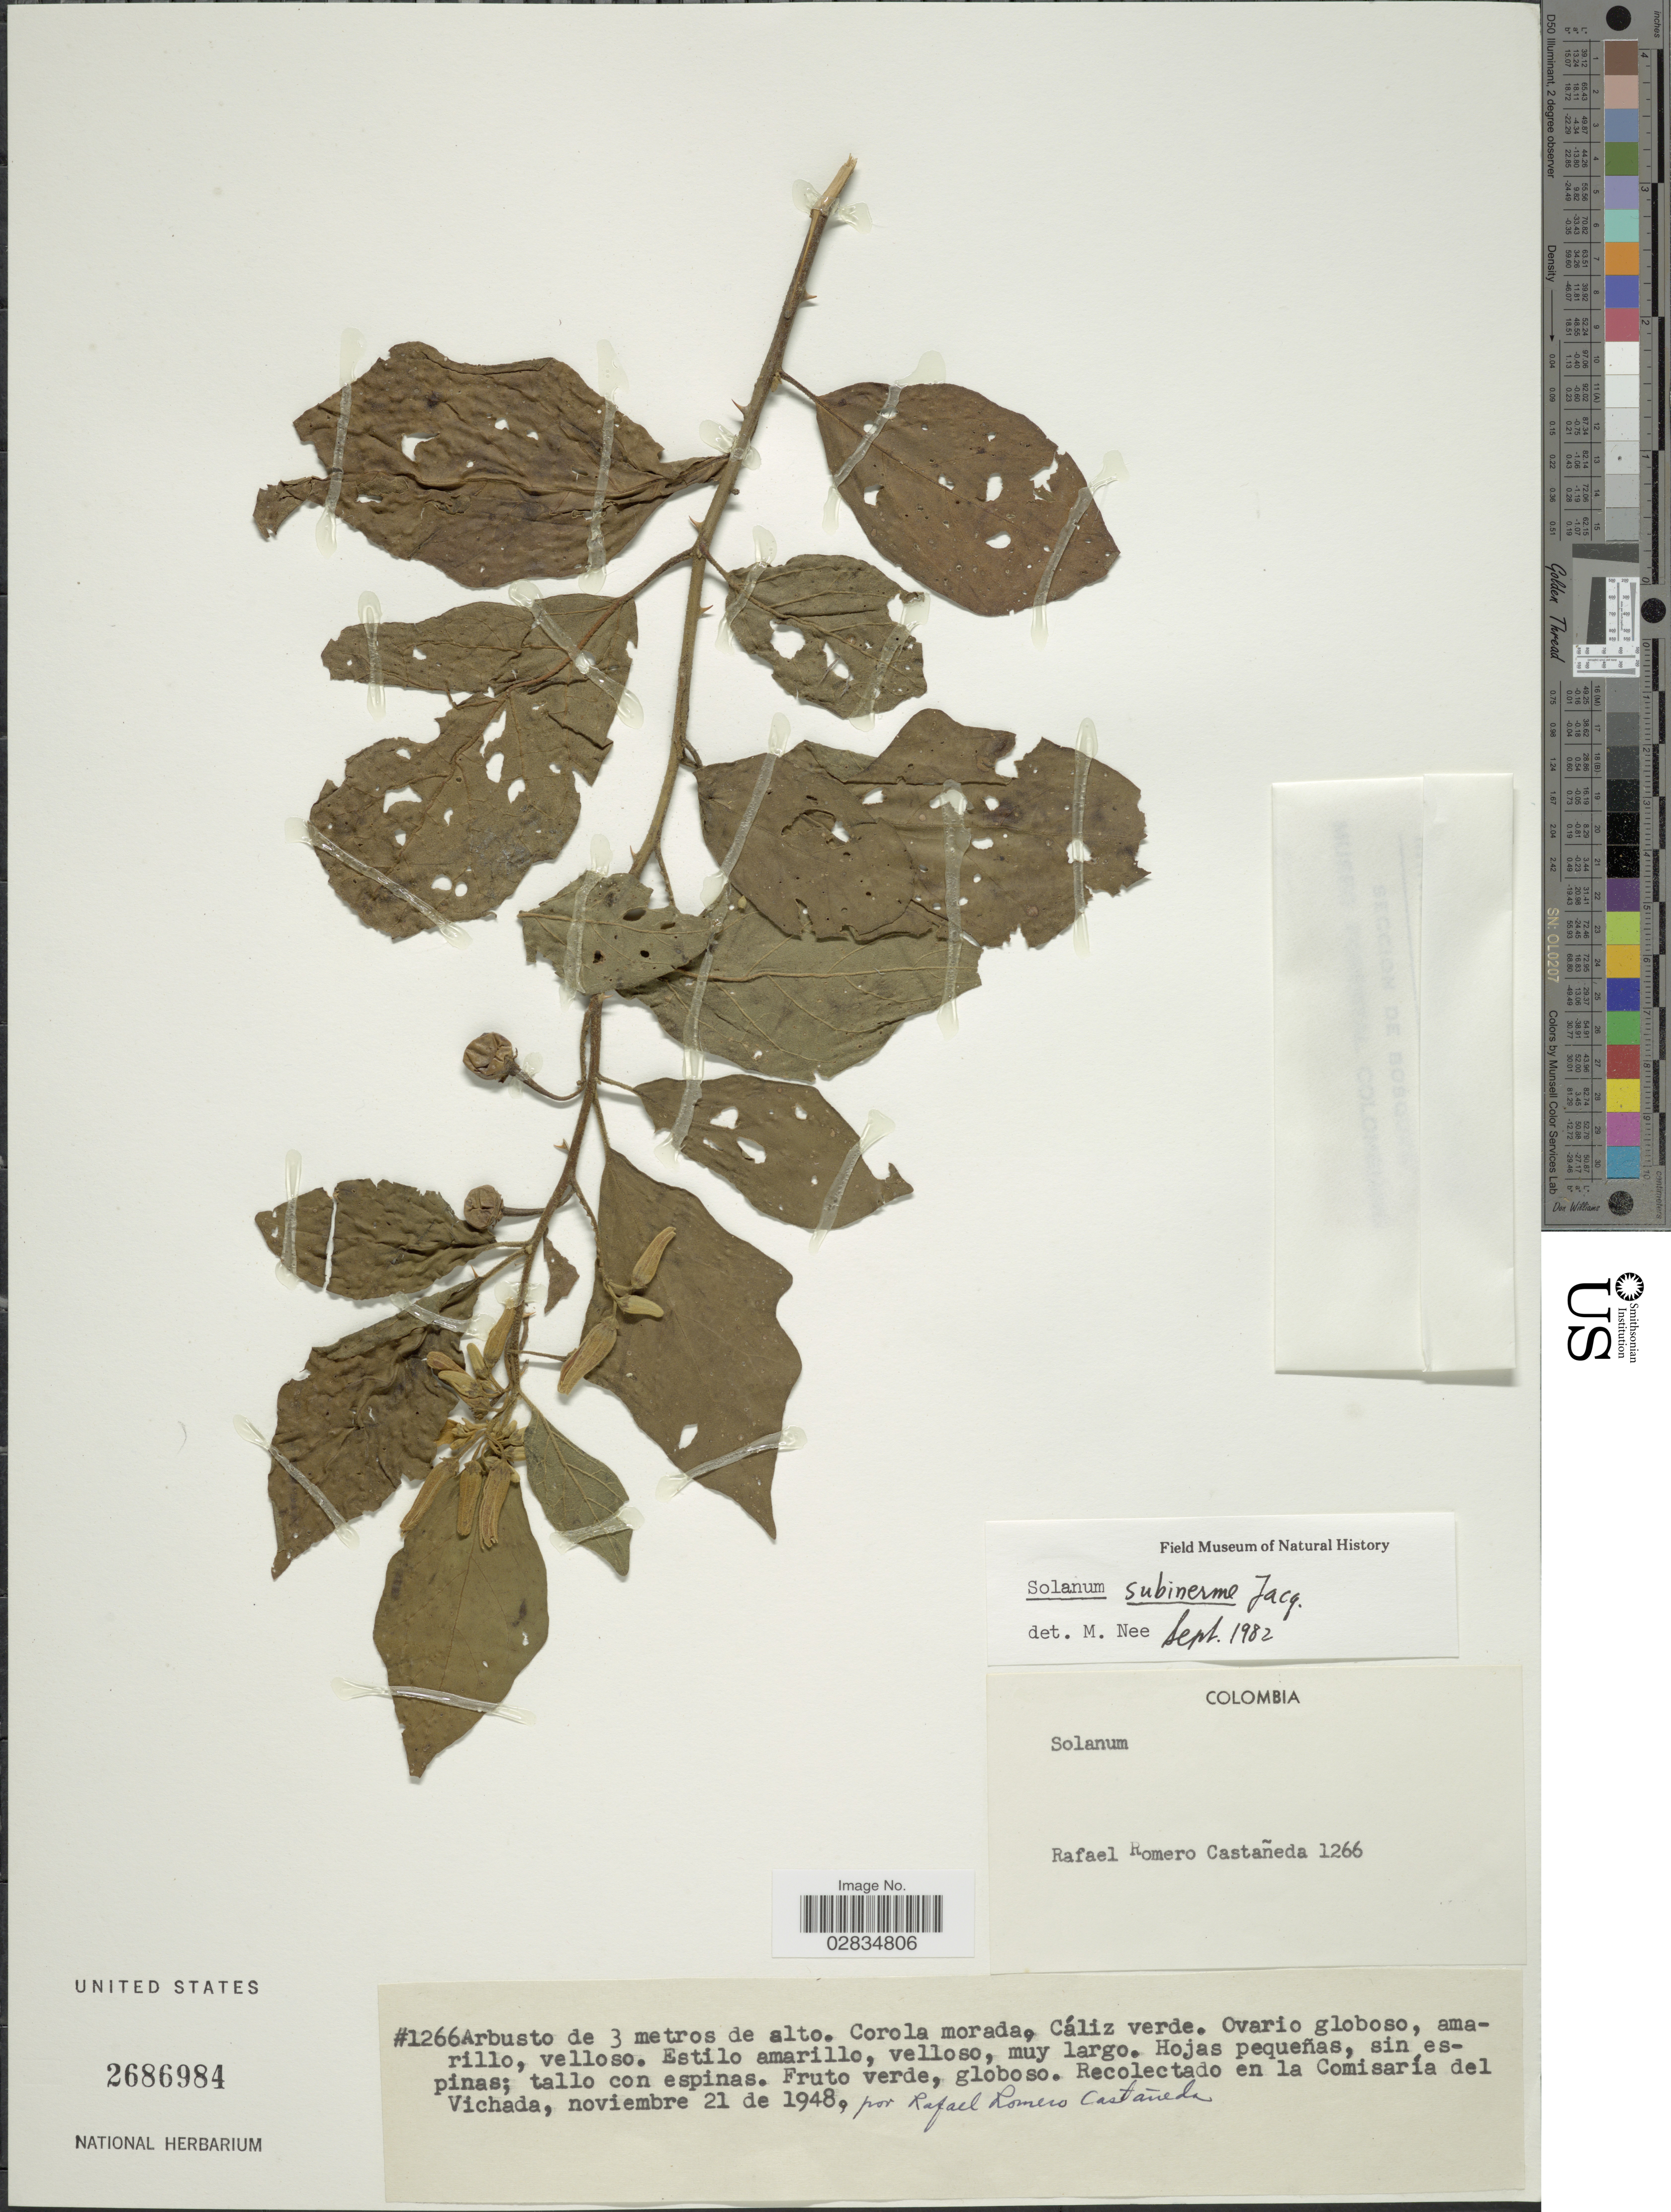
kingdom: Plantae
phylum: Tracheophyta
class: Magnoliopsida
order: Solanales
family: Solanaceae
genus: Solanum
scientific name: Solanum subinerme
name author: Jacq.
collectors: R. Romero Castañeda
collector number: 1266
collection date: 1948-11-21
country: Colombia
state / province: Vichada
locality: Comisaría del Vichada.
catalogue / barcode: US 2686984